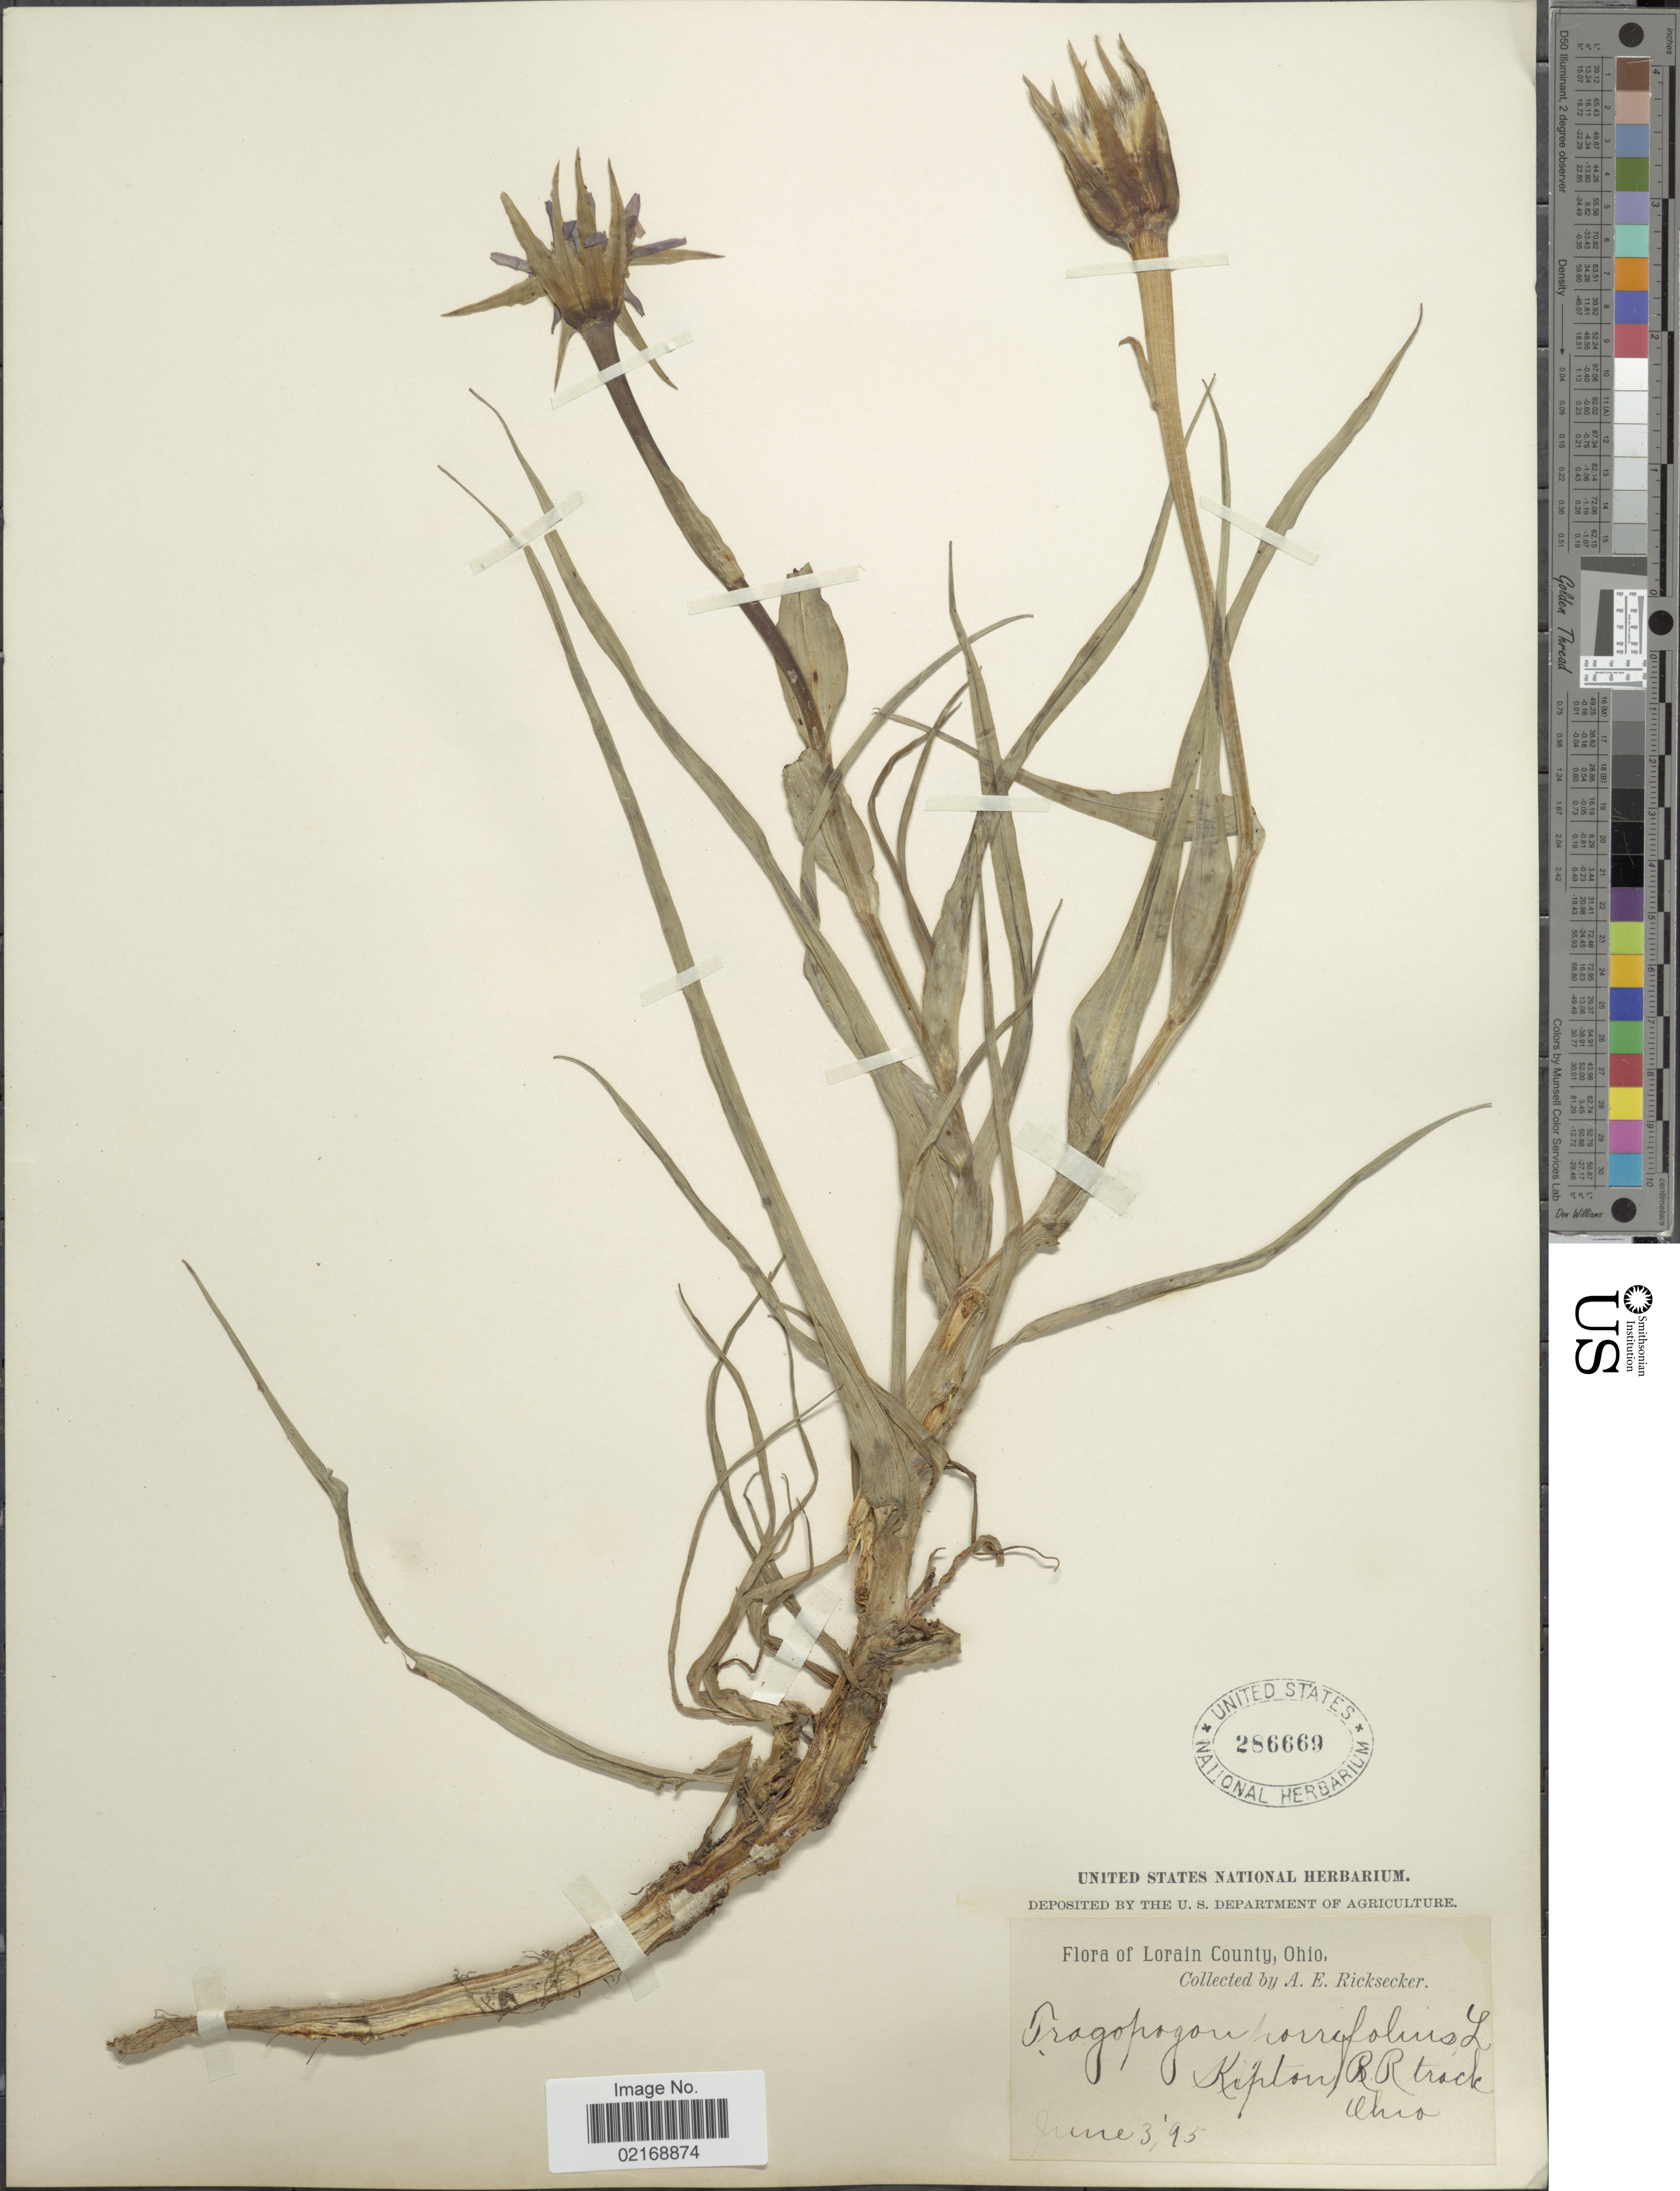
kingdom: Plantae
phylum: Tracheophyta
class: Magnoliopsida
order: Asterales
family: Asteraceae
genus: Tragopogon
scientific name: Tragopogon porrifolius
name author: L.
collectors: A. E. Ricksecker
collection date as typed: Transcribed d/m/y: 3/6/95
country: United States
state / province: Ohio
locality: Loraine County. Kipton, R. R. track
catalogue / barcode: US 286669